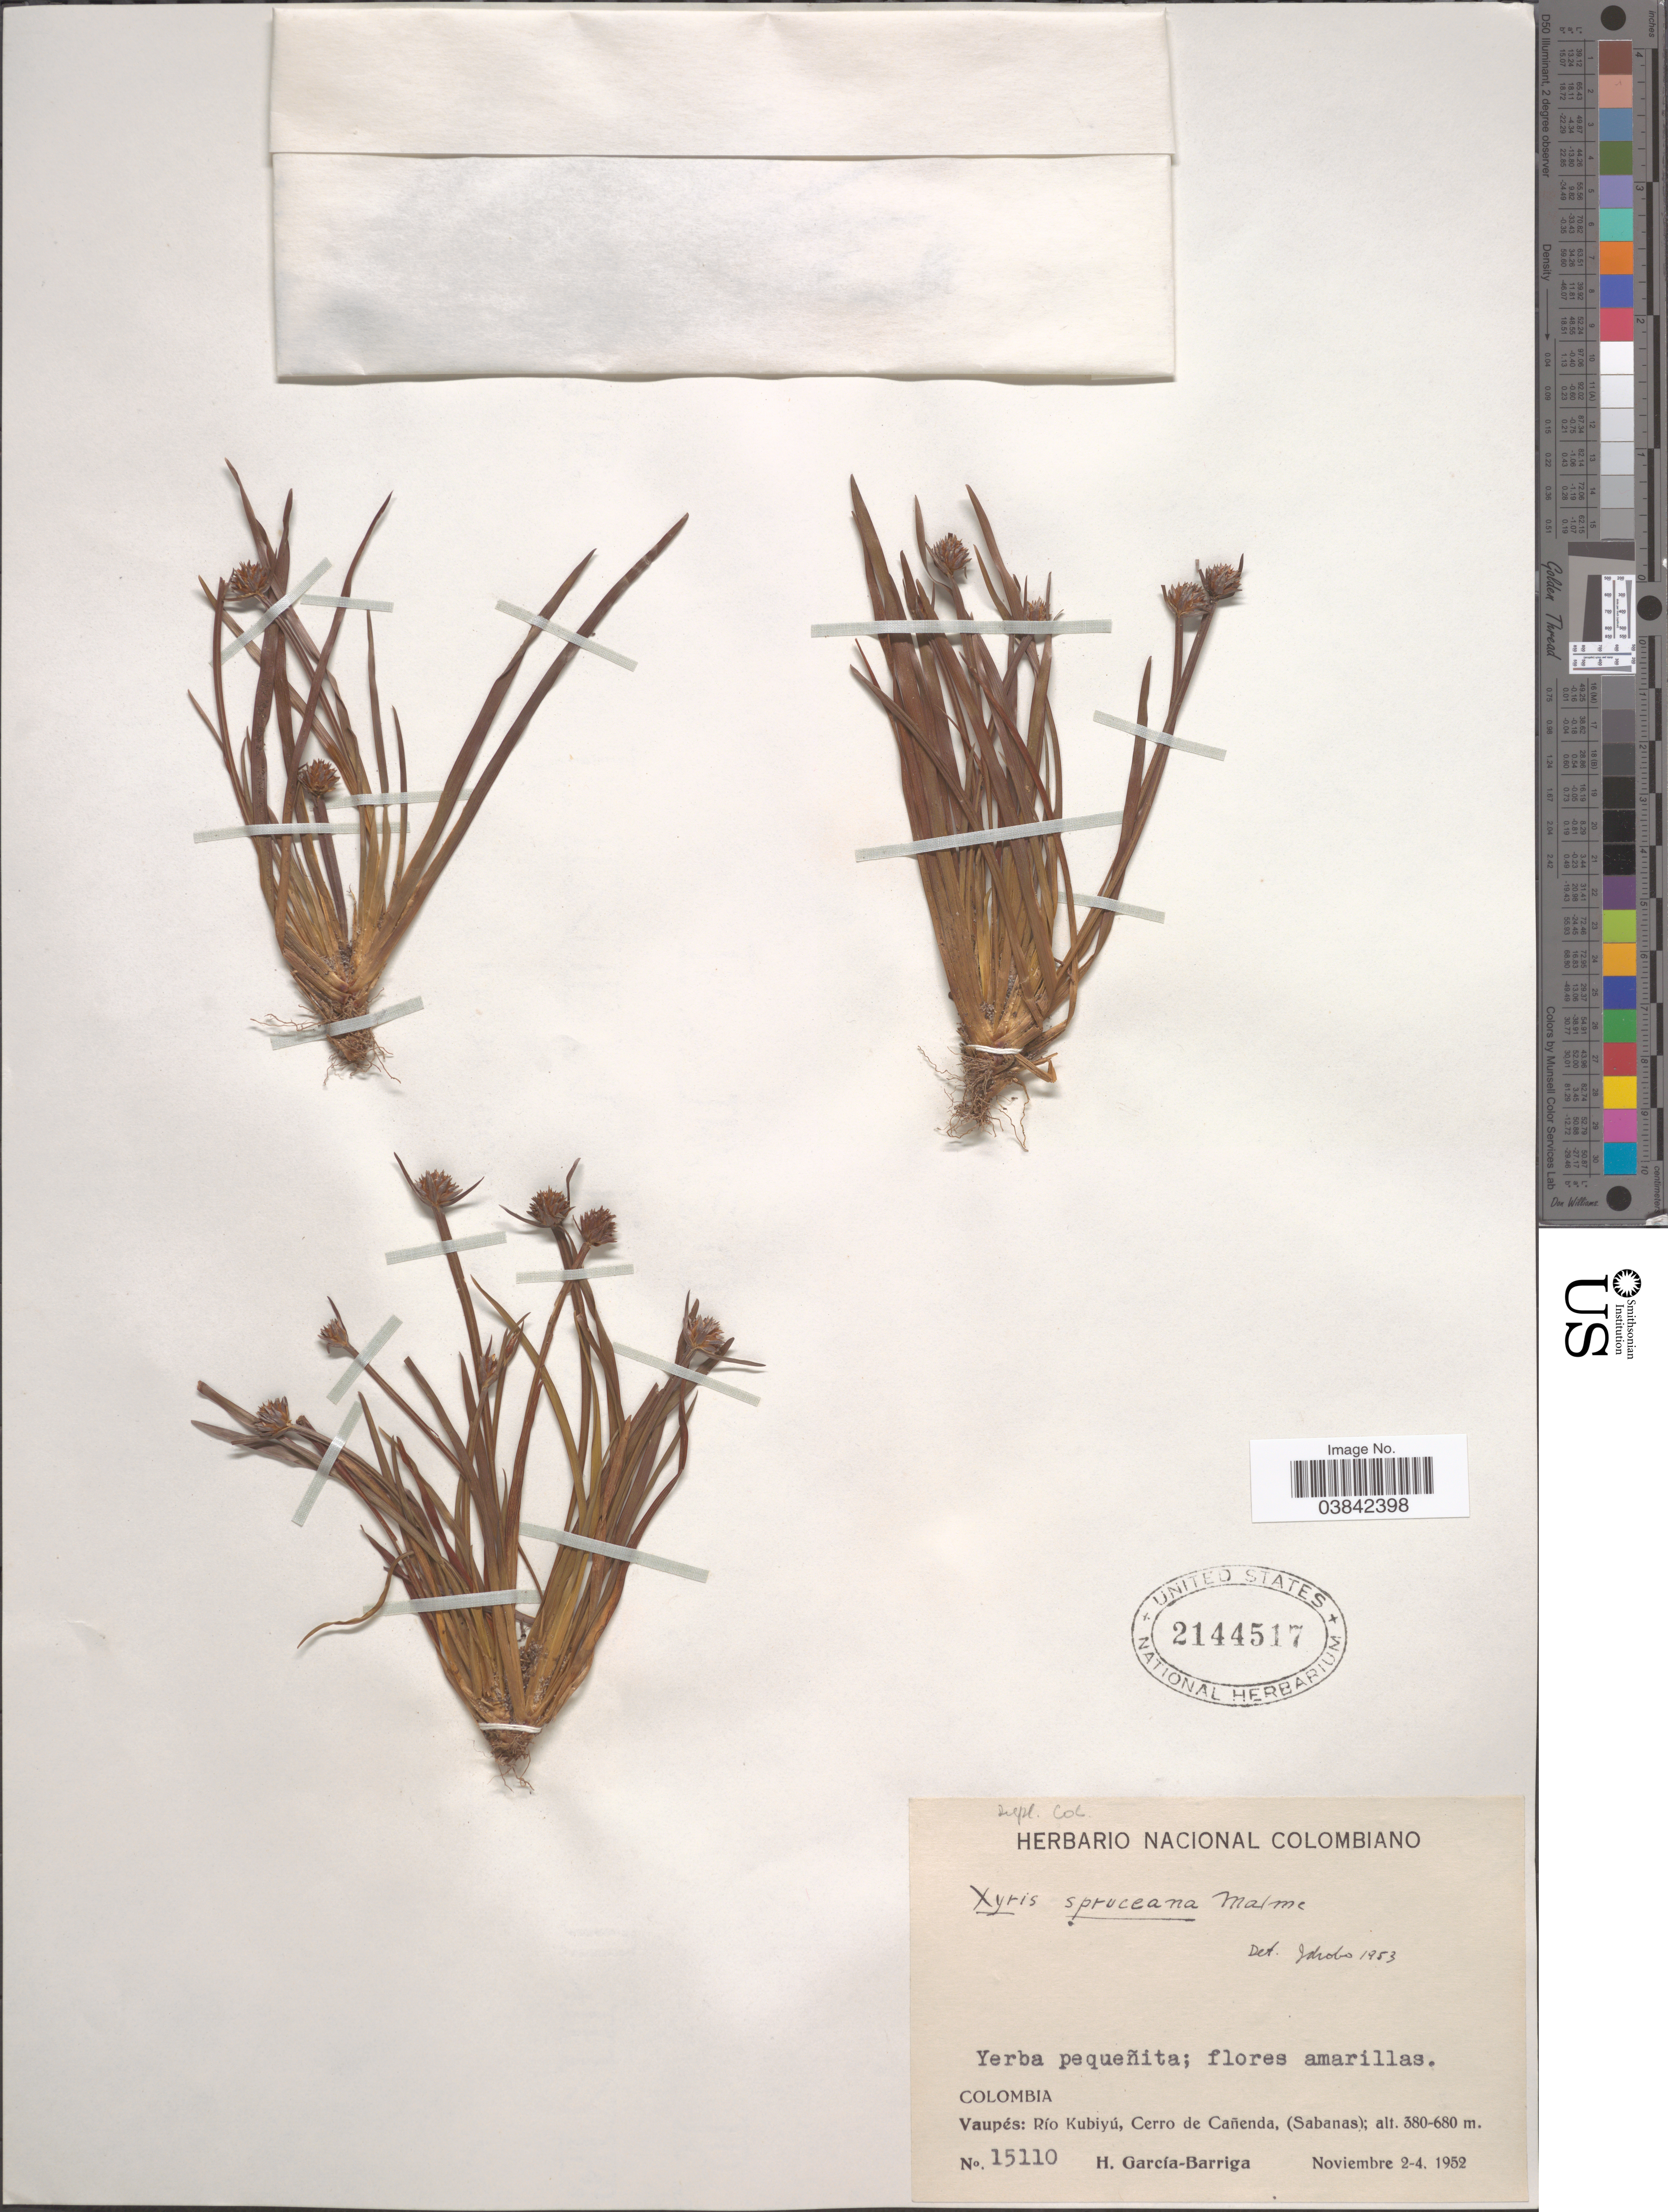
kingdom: Plantae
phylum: Tracheophyta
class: Liliopsida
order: Poales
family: Xyridaceae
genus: Xyris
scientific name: Xyris spruceana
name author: Malme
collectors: H. García Barriga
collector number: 15110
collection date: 1952-11-02/1952-11-04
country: Colombia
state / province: Vaupés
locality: Río Kubiyú, Cerro de Cañenda, (Sabanas).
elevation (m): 380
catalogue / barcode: US 2144517